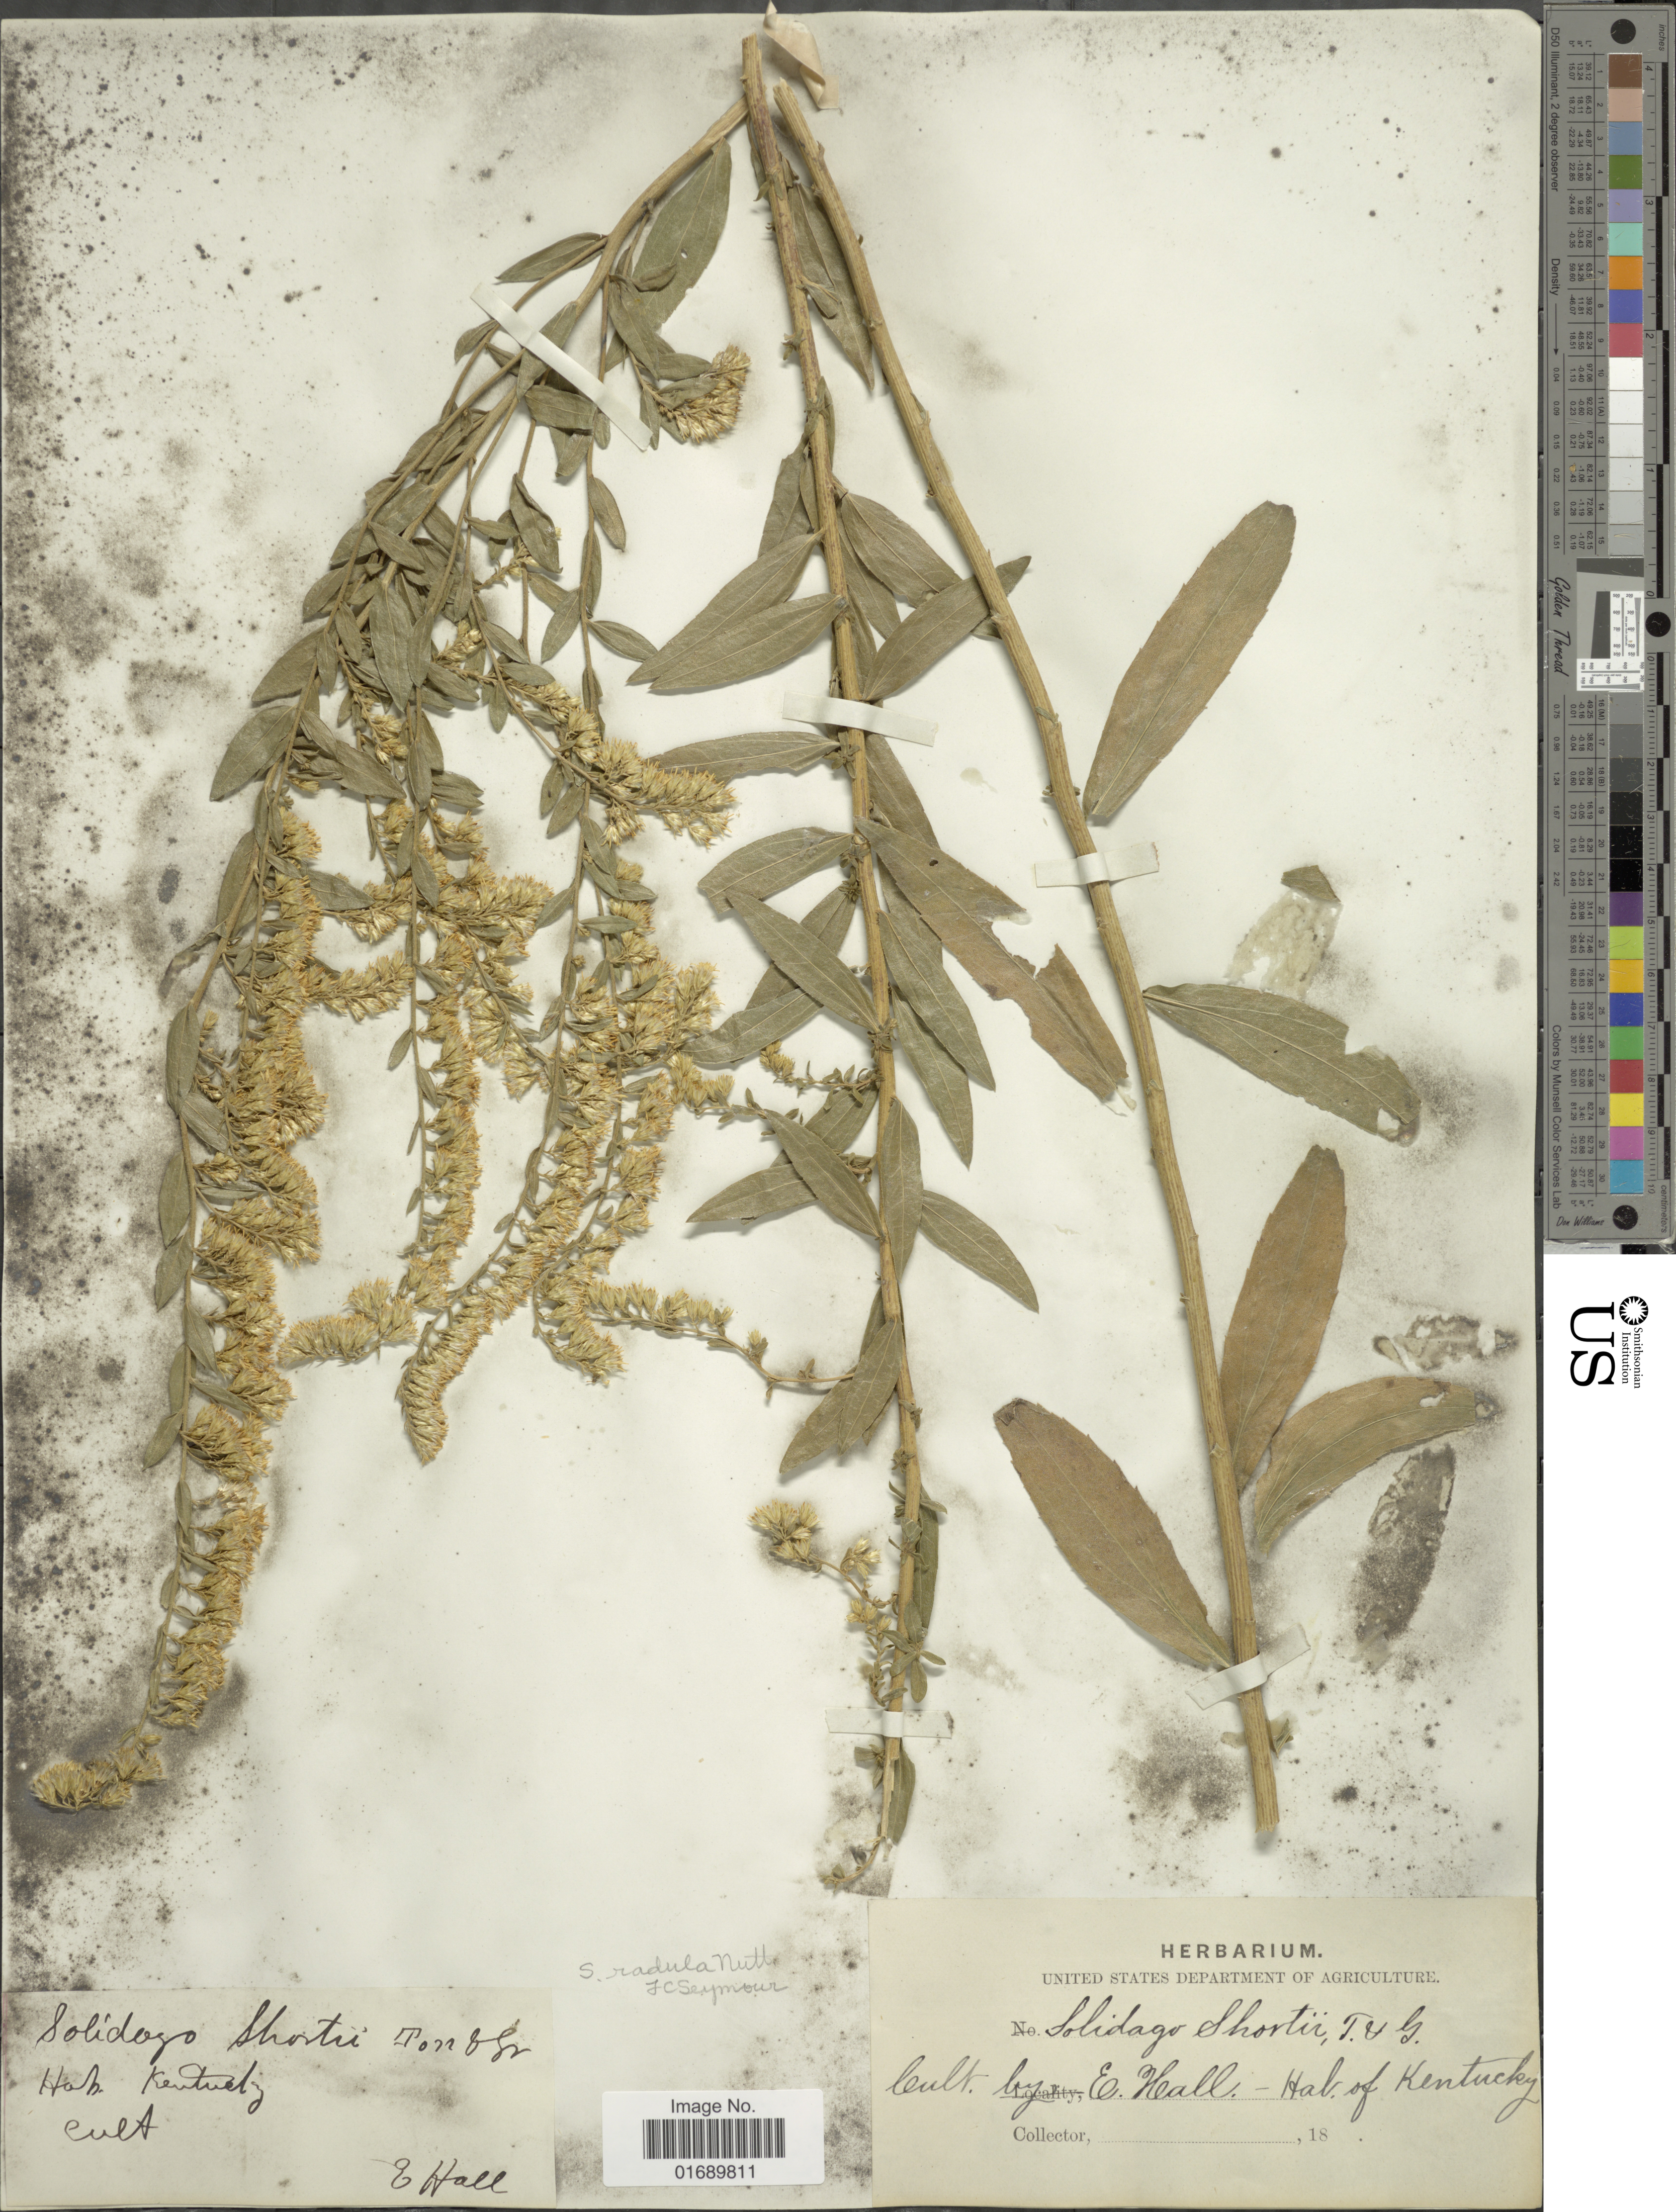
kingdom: Plantae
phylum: Tracheophyta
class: Magnoliopsida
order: Asterales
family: Asteraceae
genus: Solidago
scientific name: Solidago radula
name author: Nutt.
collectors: E. Hall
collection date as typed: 18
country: United States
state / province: Kentucky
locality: Of Kentucky